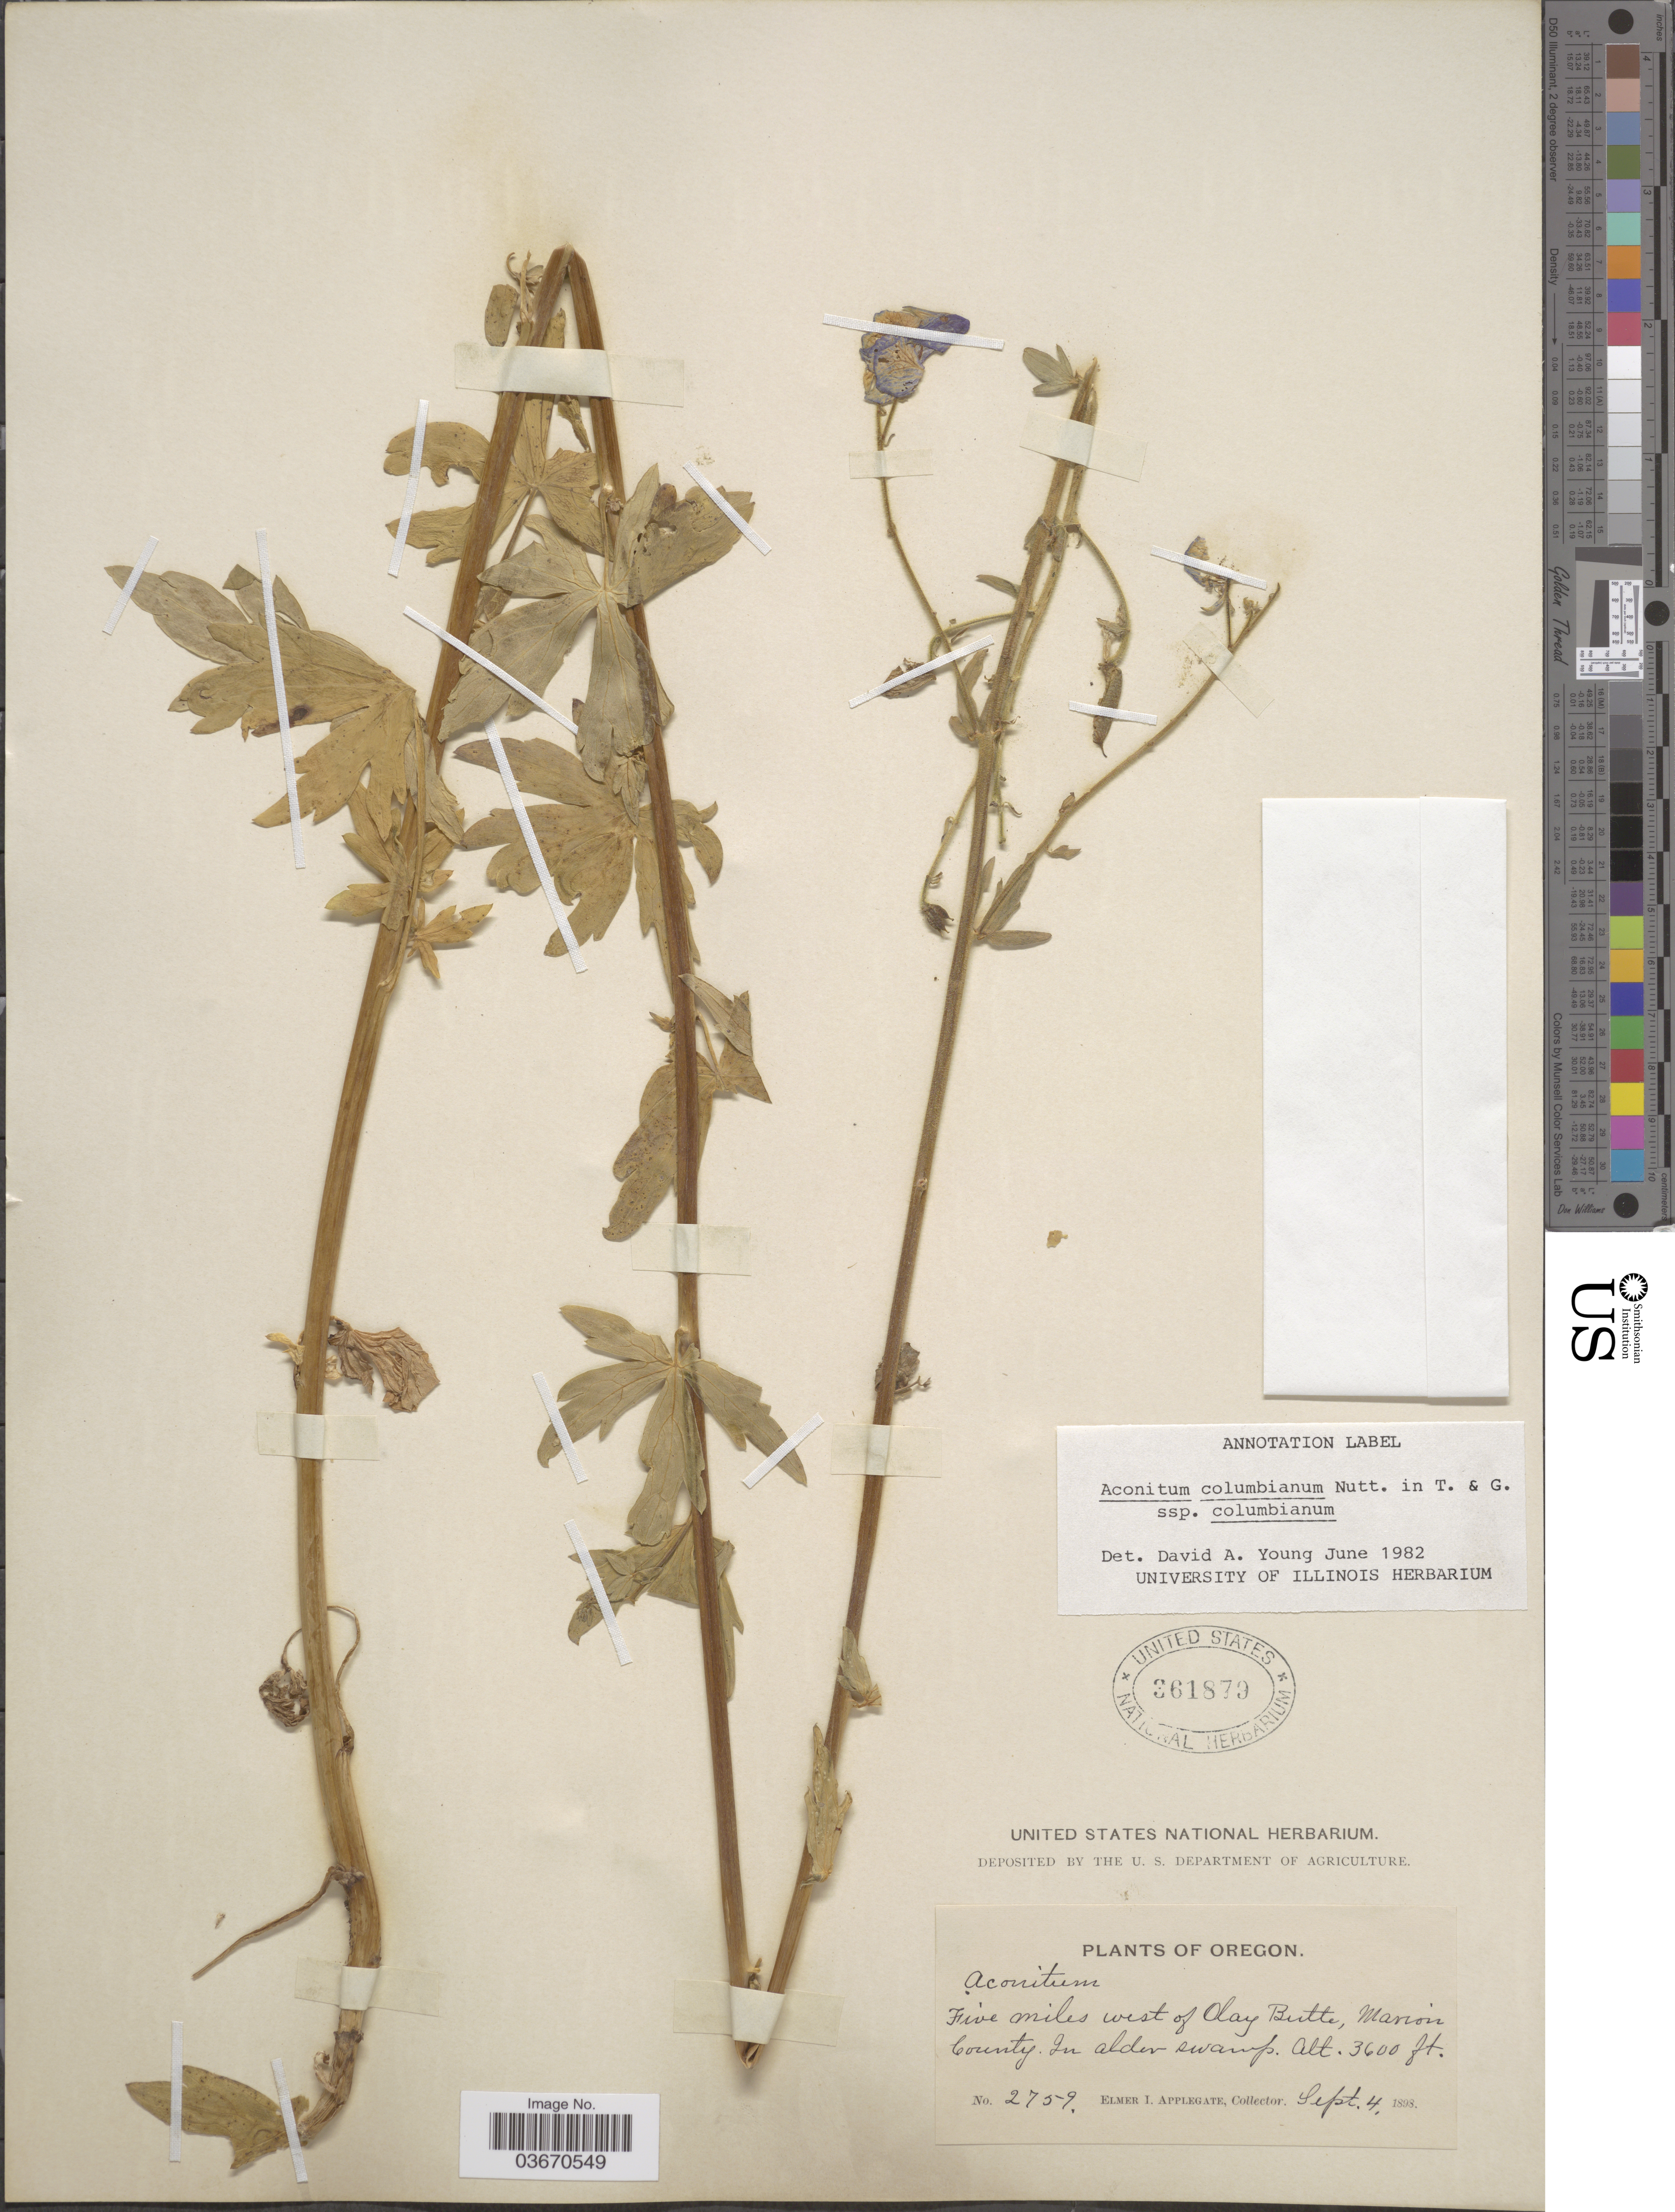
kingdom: Plantae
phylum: Tracheophyta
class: Magnoliopsida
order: Ranunculales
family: Ranunculaceae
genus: Aconitum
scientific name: Aconitum columbianum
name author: Nutt.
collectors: E. I. Applegate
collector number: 2759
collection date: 1898-09-04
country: United States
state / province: Oregon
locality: Five miles west of Olay Butte, Marion County.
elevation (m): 1097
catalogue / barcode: US 361879